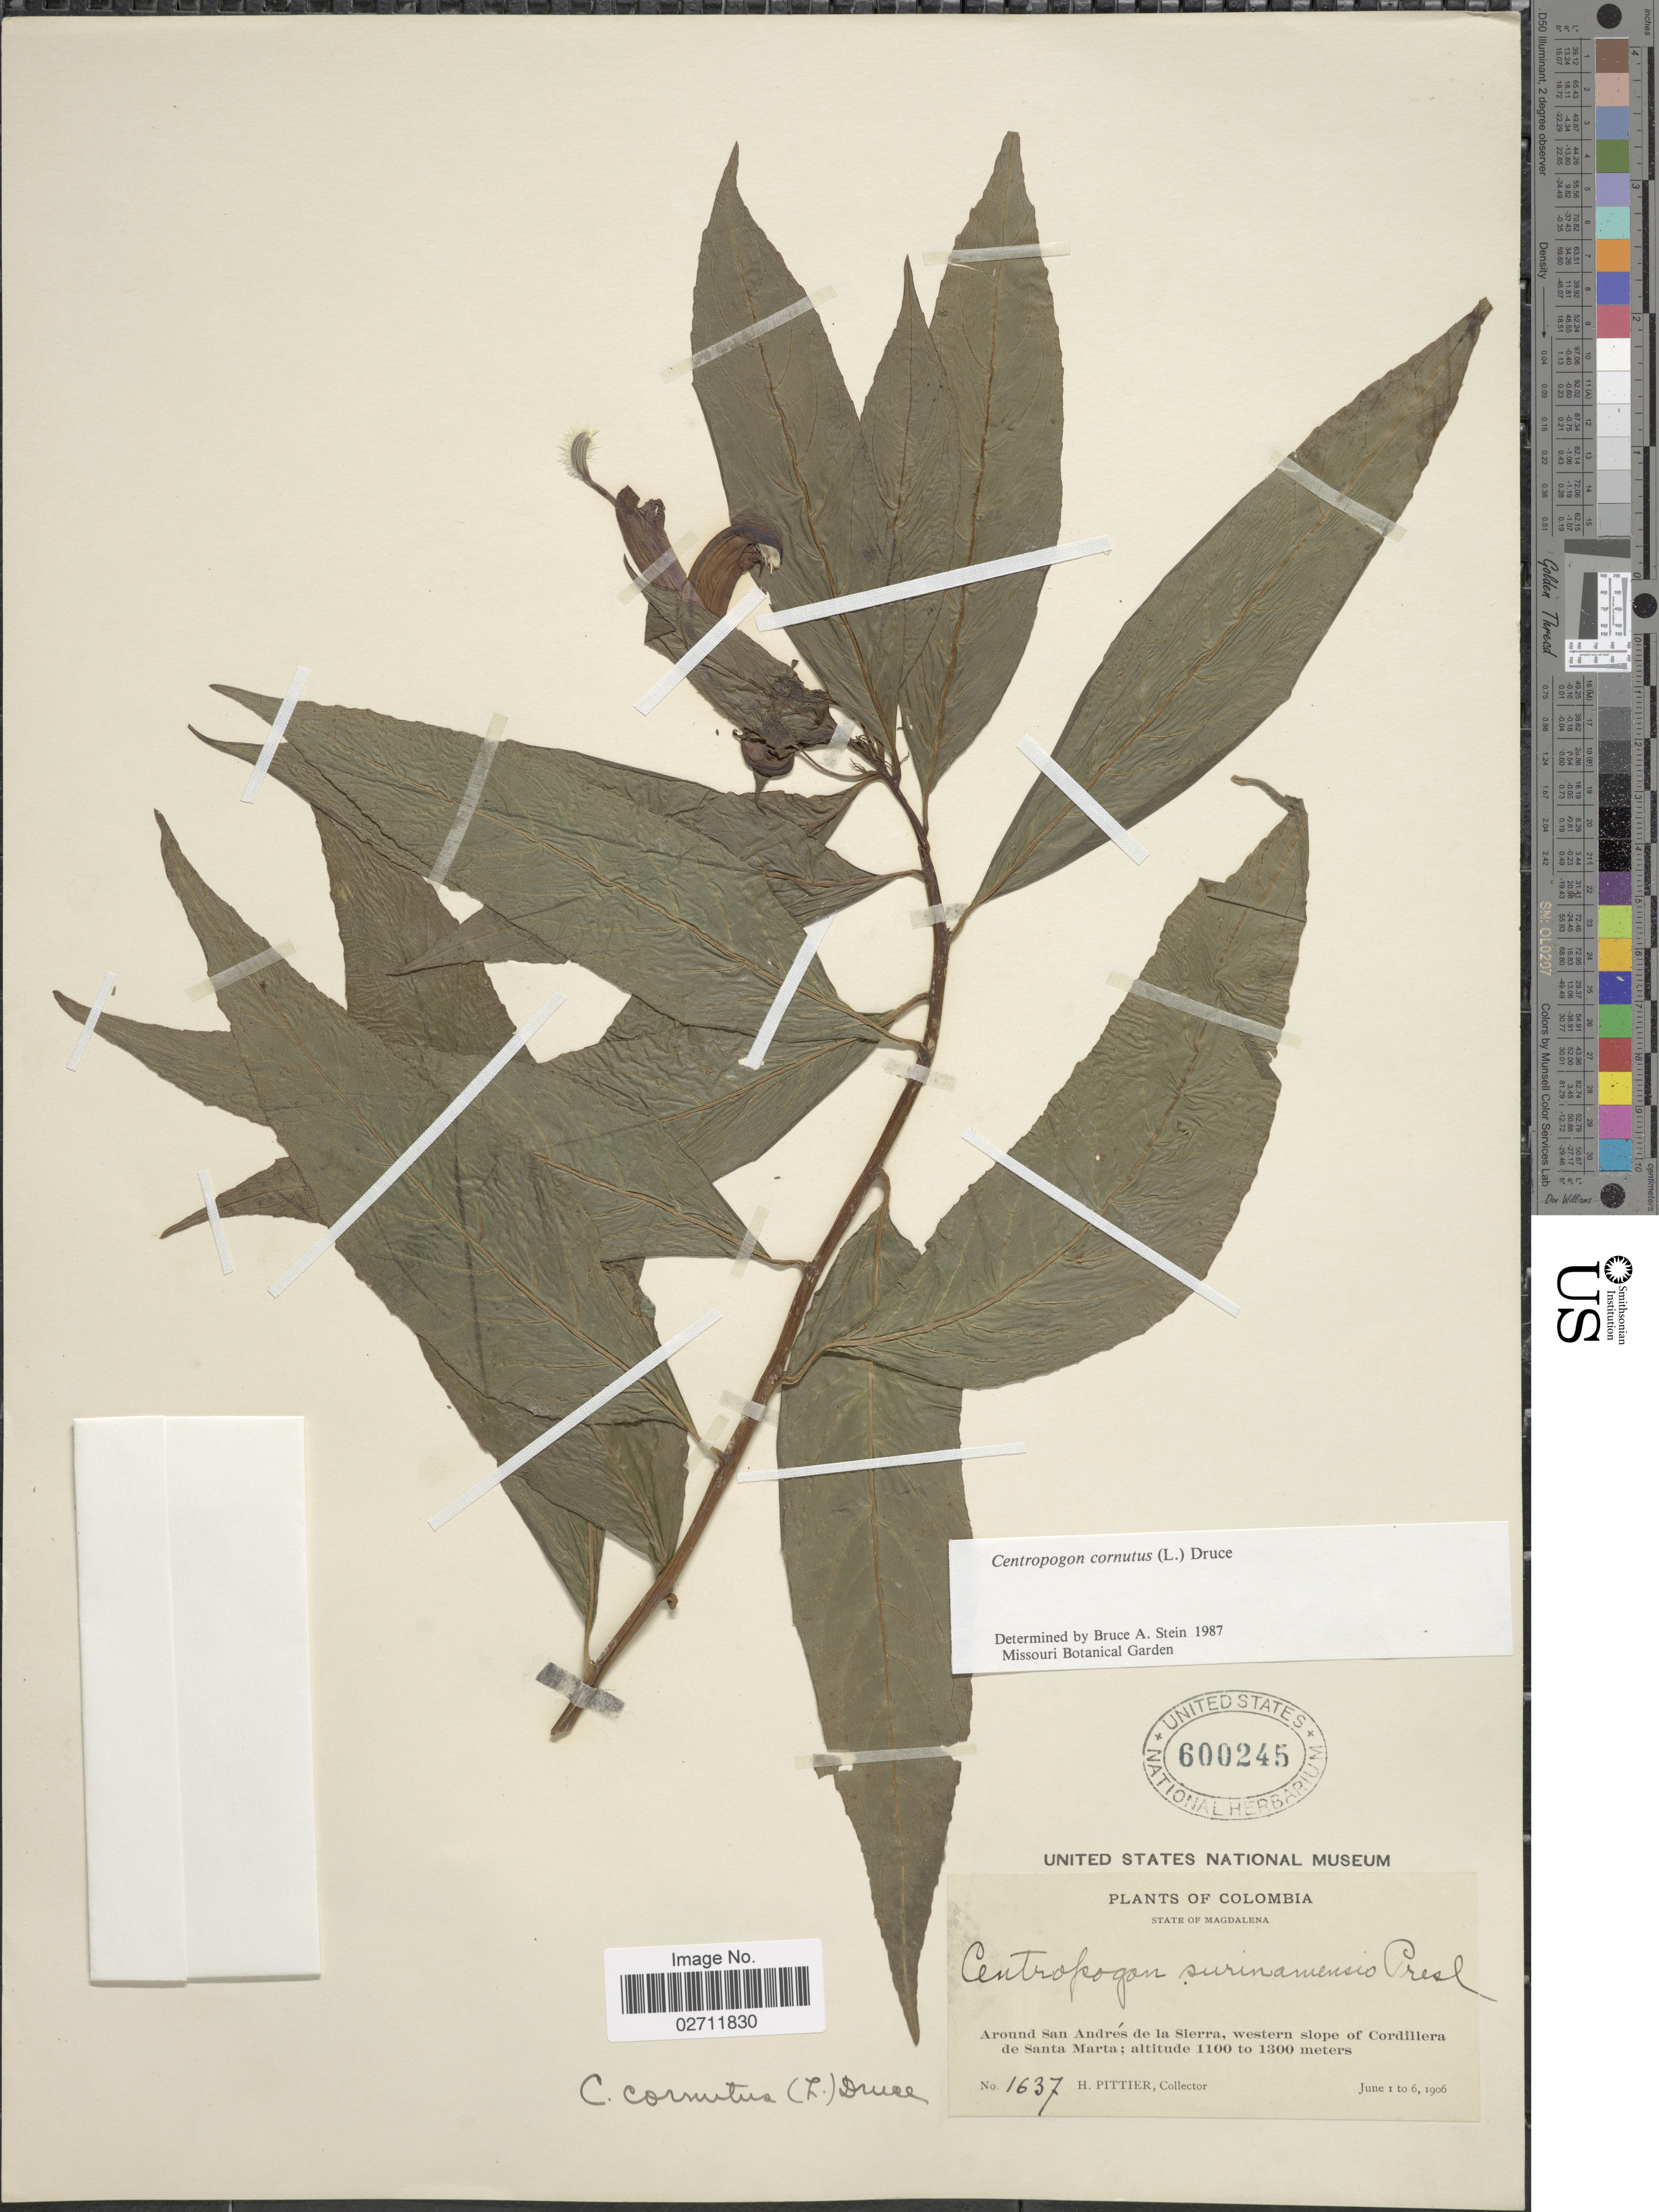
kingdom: Plantae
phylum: Tracheophyta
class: Magnoliopsida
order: Asterales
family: Campanulaceae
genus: Centropogon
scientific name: Centropogon cornutus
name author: (L.) Druce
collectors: H. F. Pittier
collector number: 1637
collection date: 1906-06-01/1906-06-06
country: Colombia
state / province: Magdalena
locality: Around San Andres de la Sierra, western slopes of Cordillera de Santa Marta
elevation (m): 1100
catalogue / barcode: US 600245